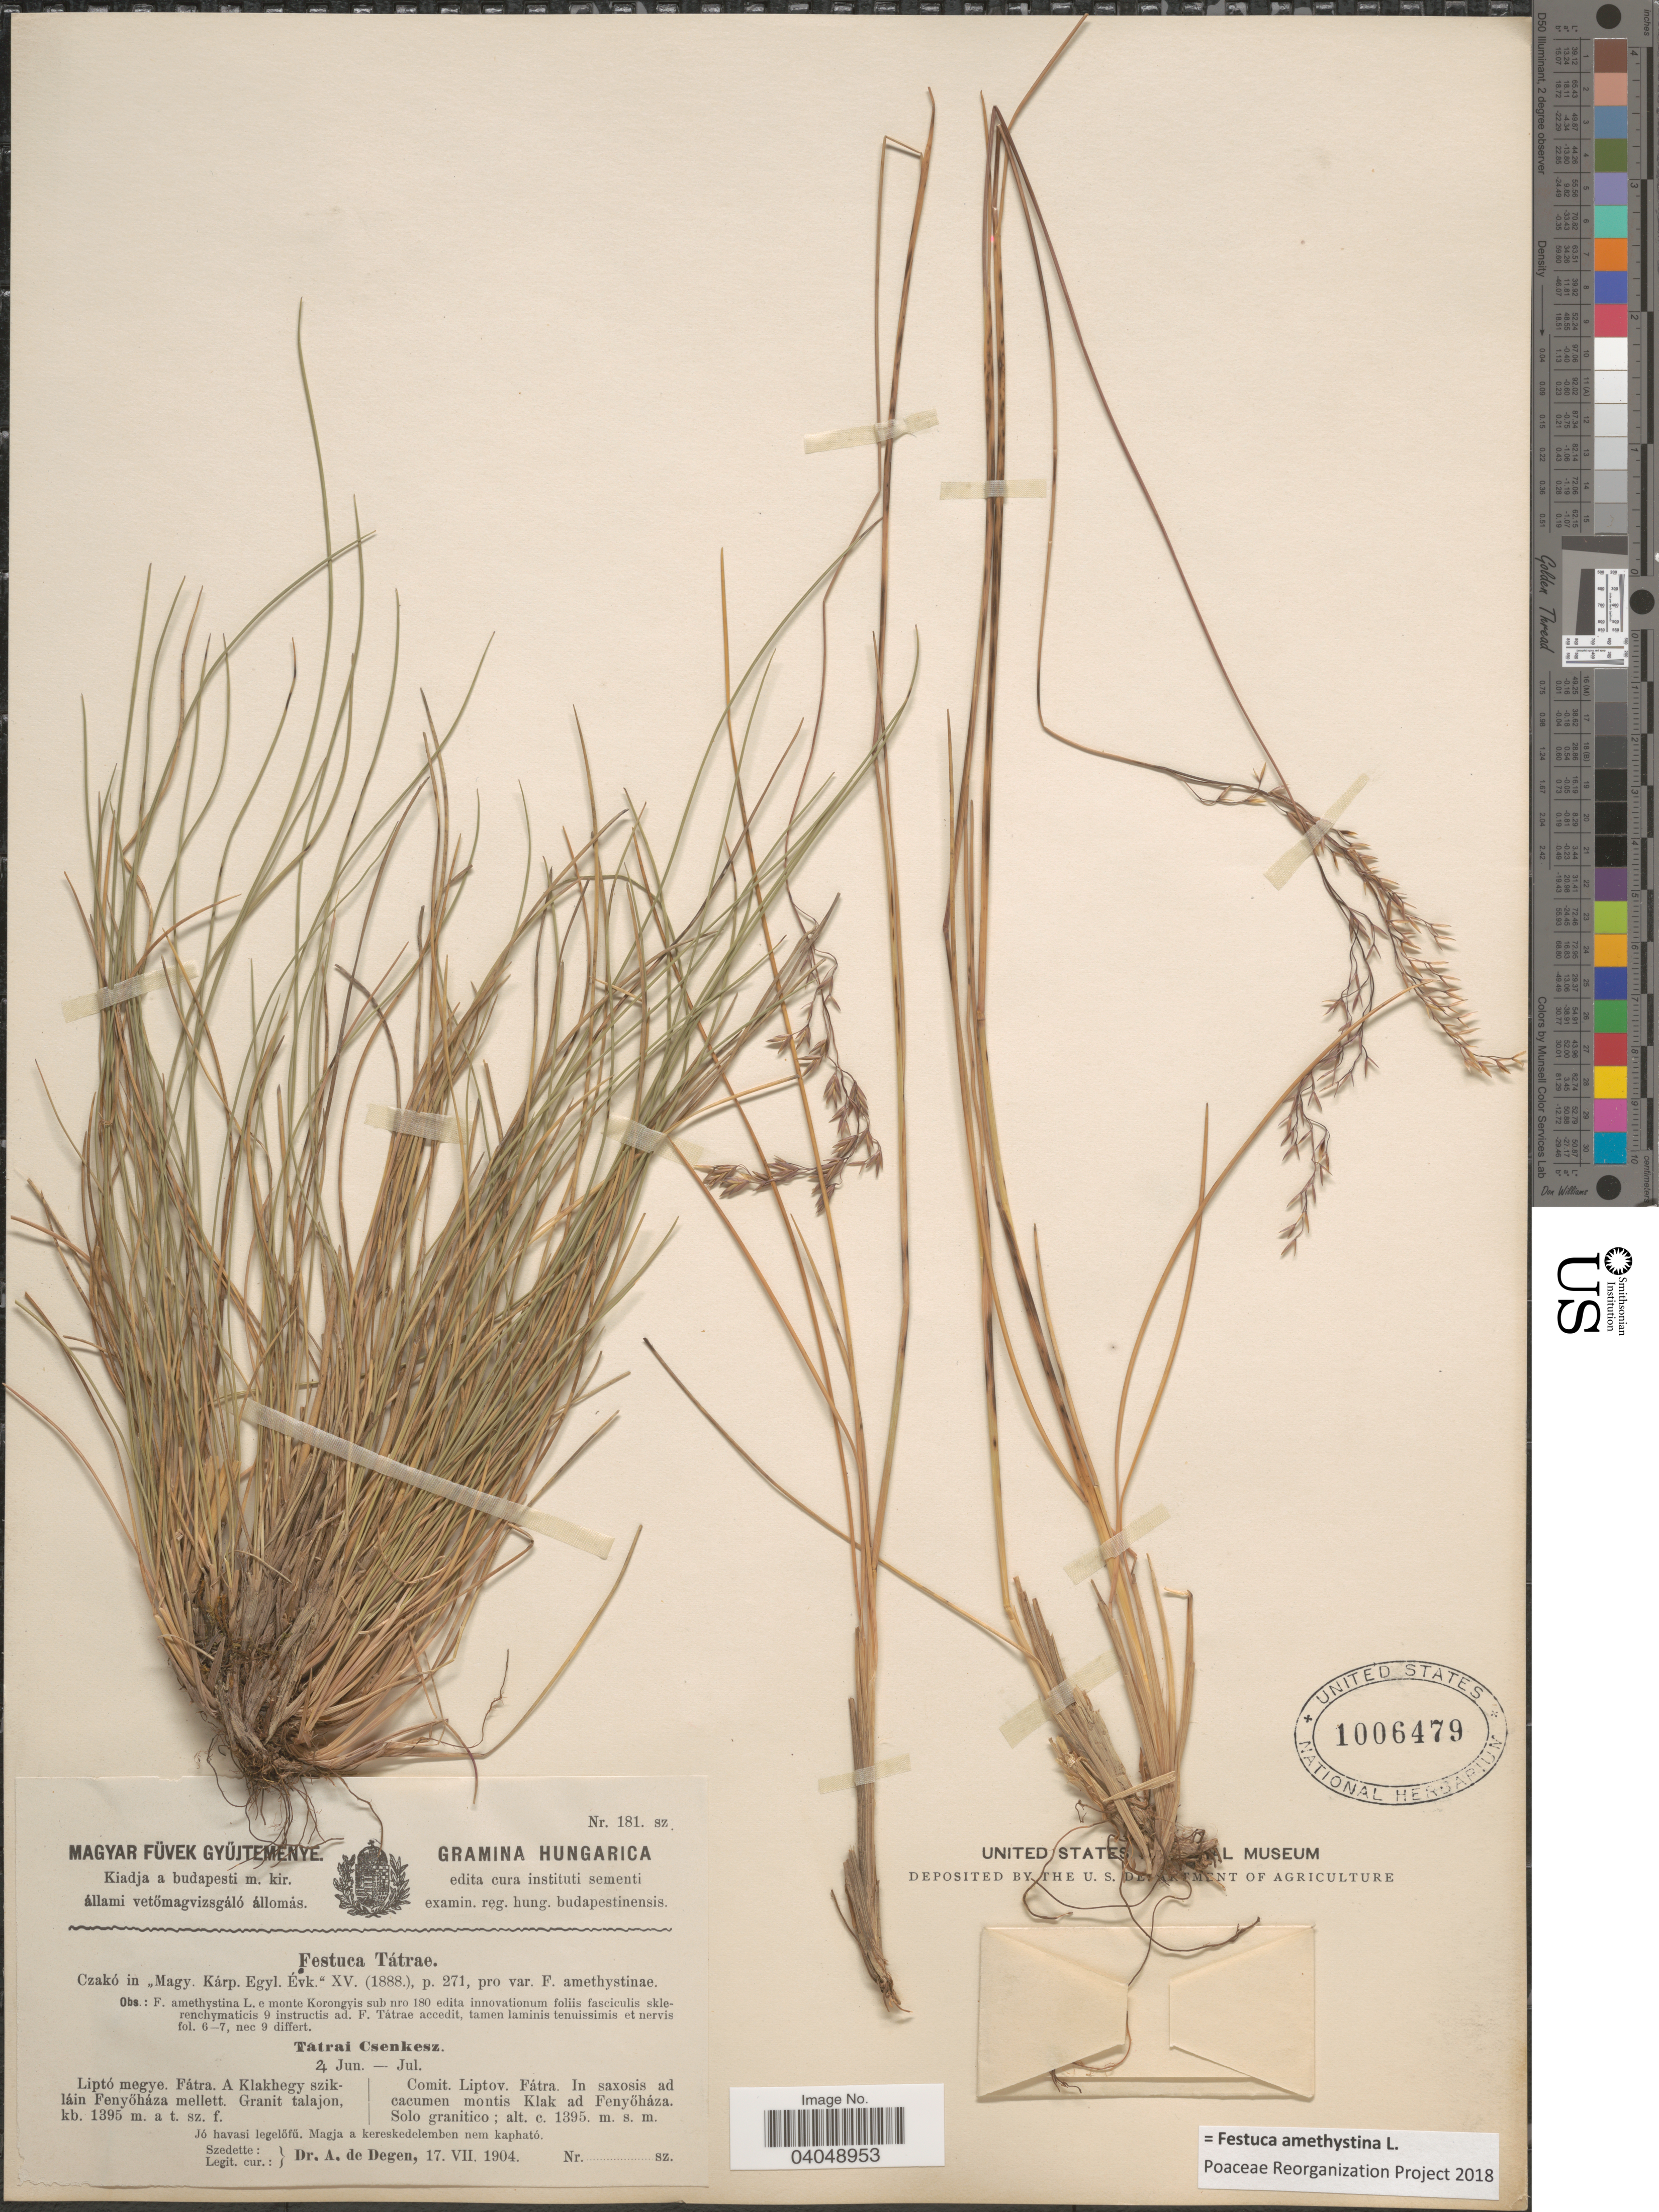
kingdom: Plantae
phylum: Tracheophyta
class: Liliopsida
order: Poales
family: Poaceae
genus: Festuca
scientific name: Festuca amethystina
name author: L.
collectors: A. Degen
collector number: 181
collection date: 1904-07-17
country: Hungary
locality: Hungarica. Comit. Liptov. Fátra. In saxosis ad cacumen montis Klak ad Fenyöháza.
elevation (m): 1395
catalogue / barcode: US 1006479